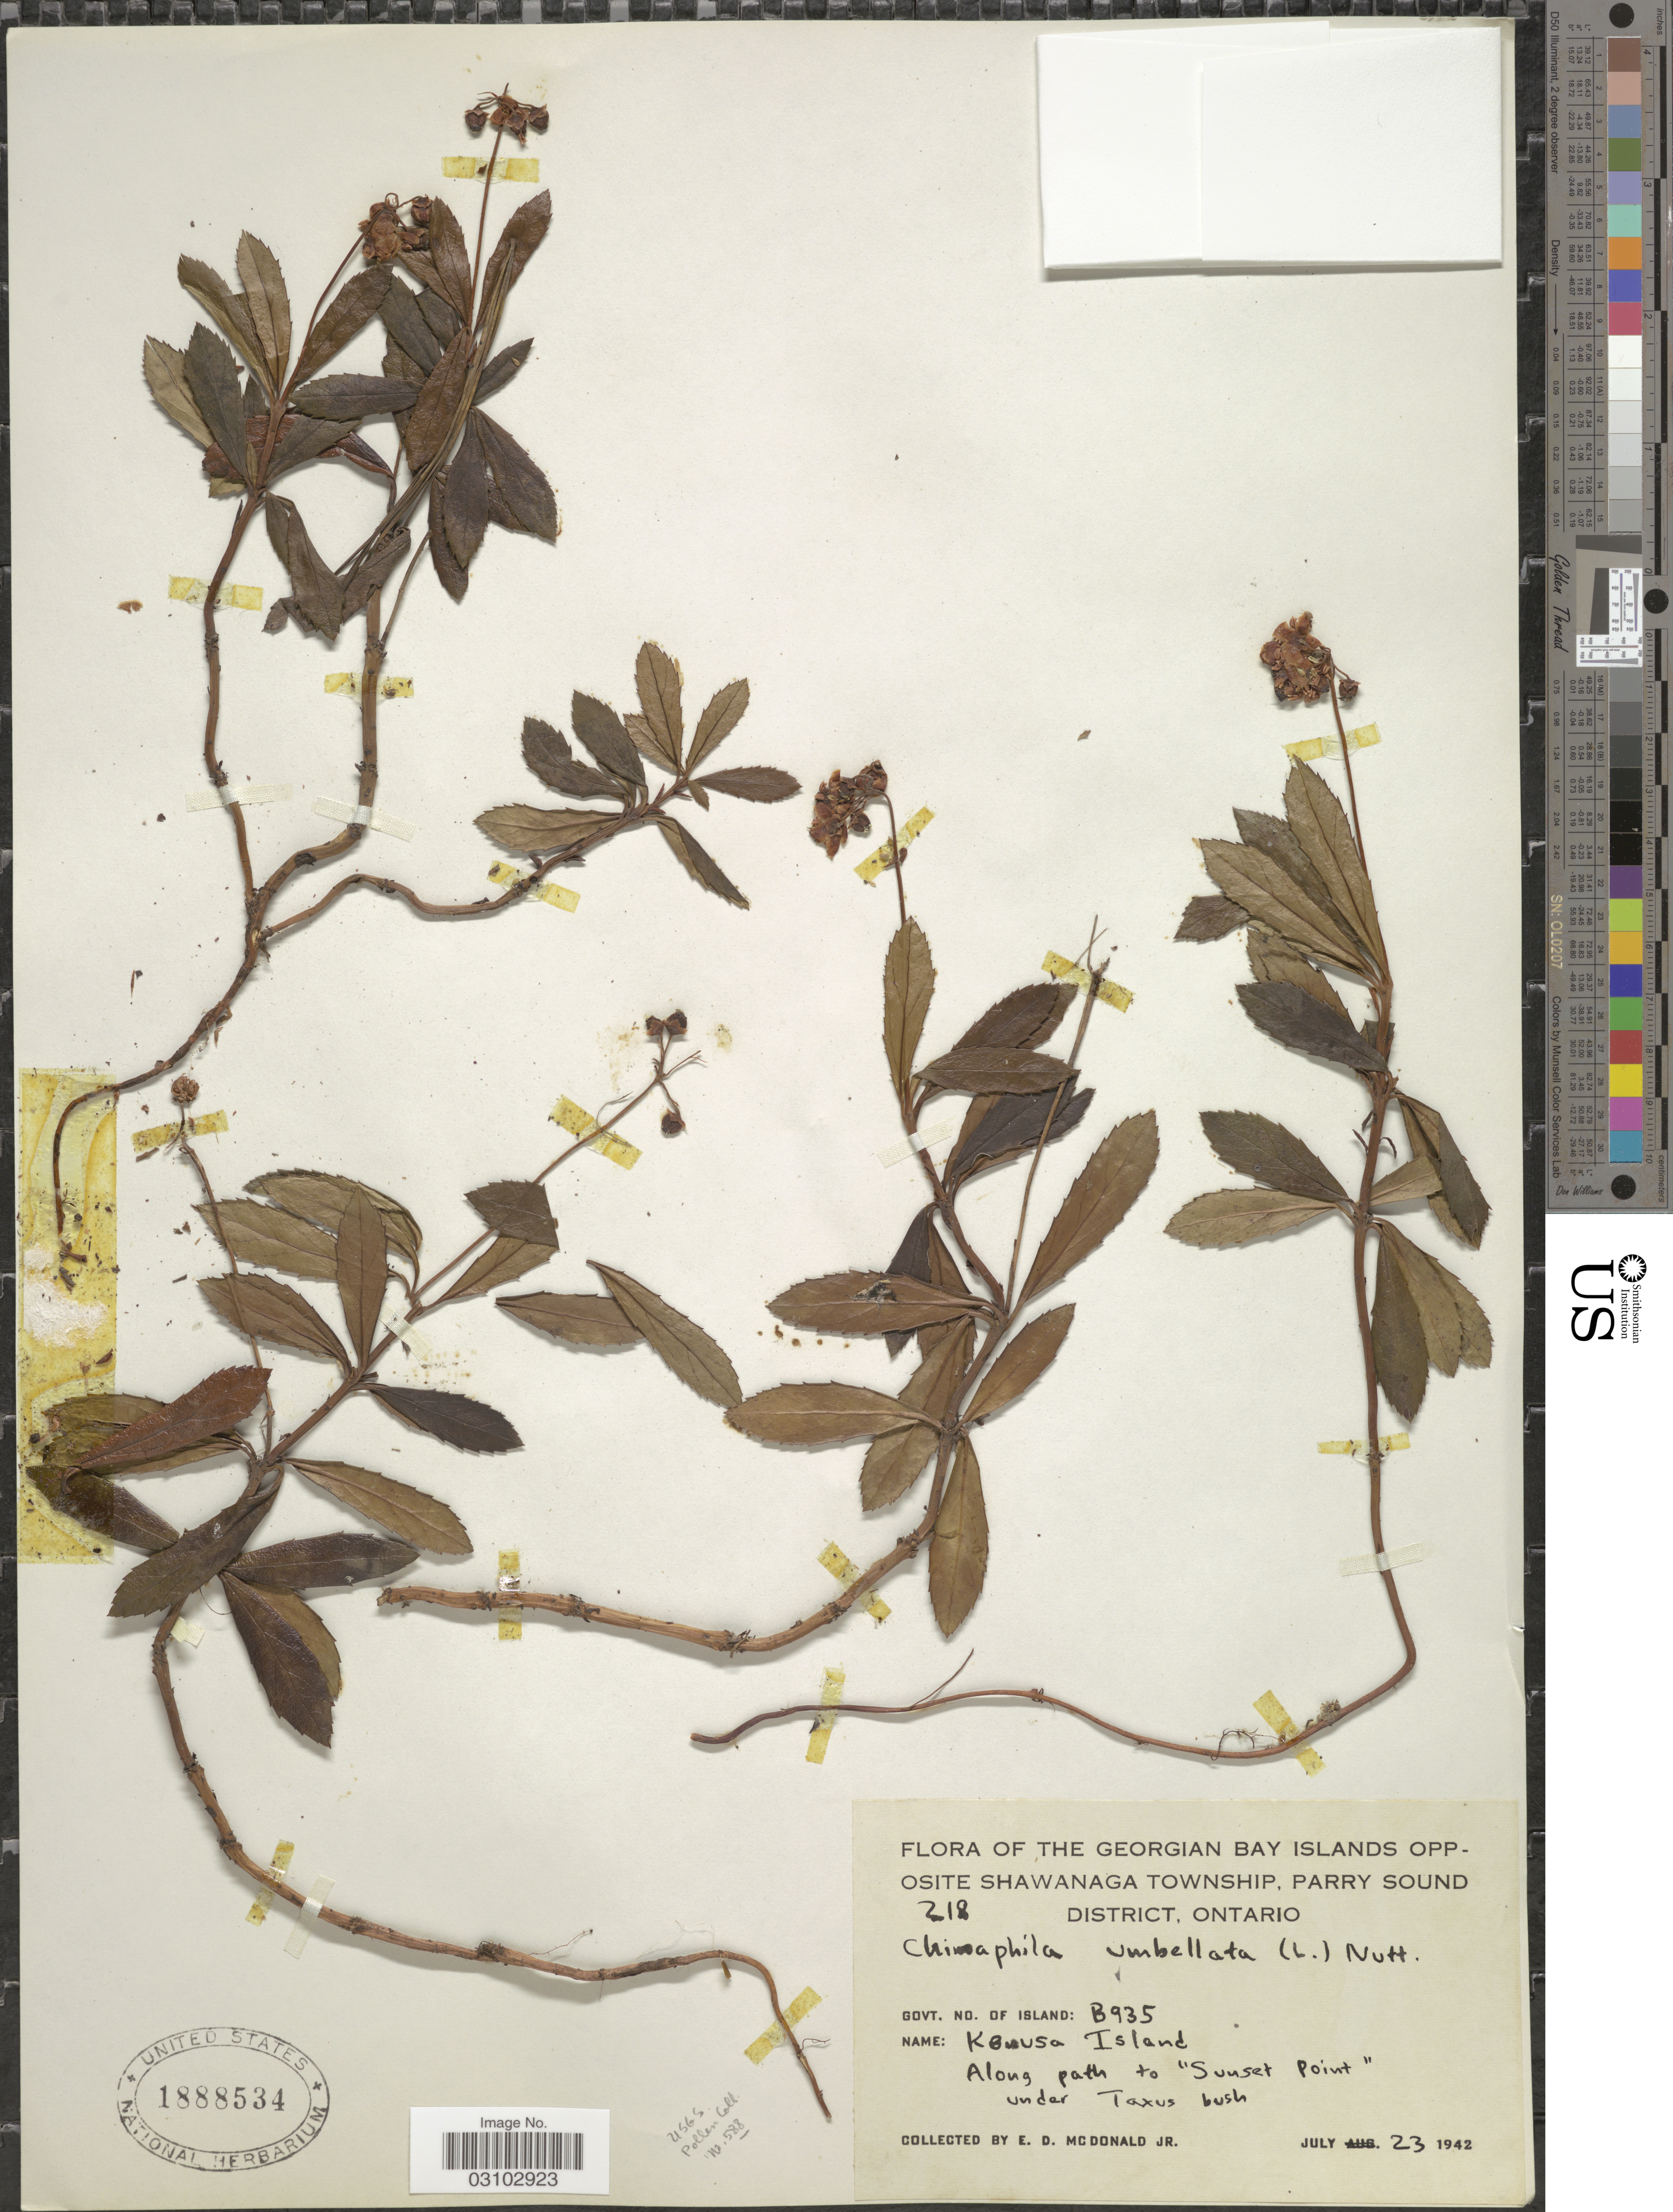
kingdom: Plantae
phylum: Tracheophyta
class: Magnoliopsida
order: Ericales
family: Ericaceae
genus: Chimaphila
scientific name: Chimaphila umbellata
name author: (L.) W.P.C. Barton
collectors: E. D. McDonald Jr.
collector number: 218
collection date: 1942-07-23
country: Canada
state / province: Ontario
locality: The Georgian Bay Island opposite Shawanaga Township, Parry Sound District. Govt. No. of Island: B 935. Kenusa Island. Along path to "Sunset Point".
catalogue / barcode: US 1888534